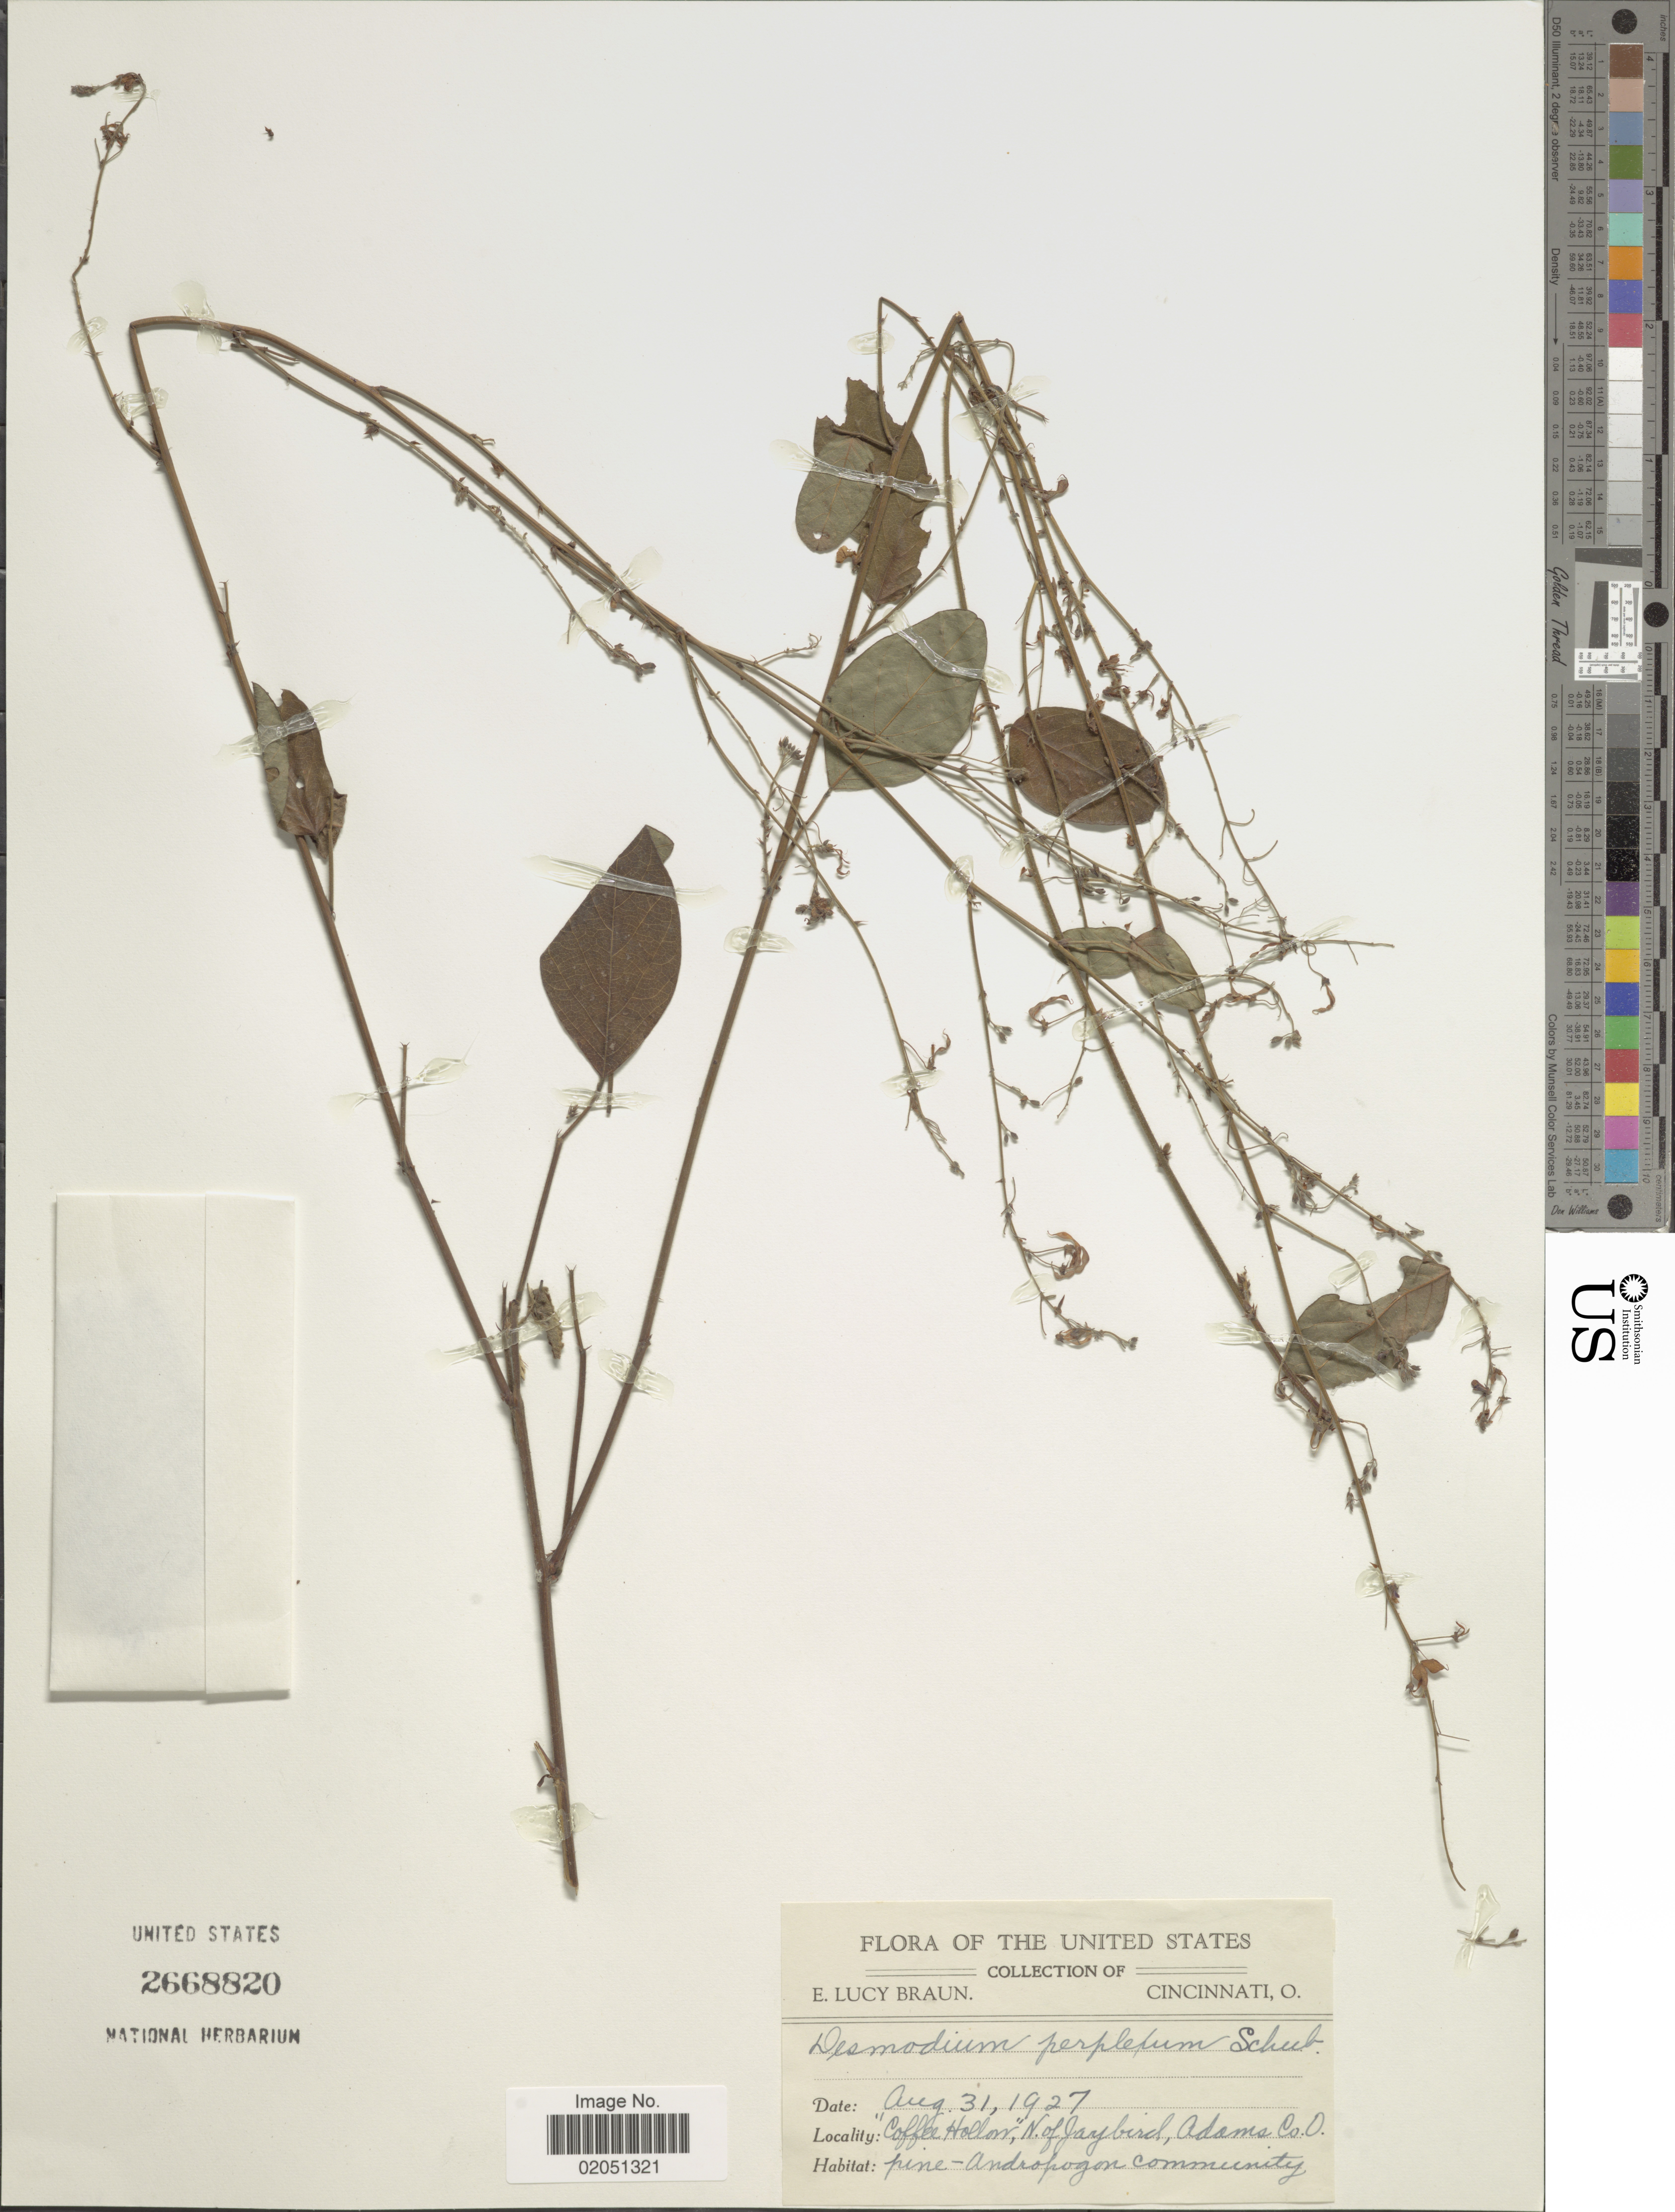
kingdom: Plantae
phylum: Tracheophyta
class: Magnoliopsida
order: Fabales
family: Fabaceae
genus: Desmodium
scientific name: Desmodium paniculatum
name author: (L.) DC.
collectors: E. L. Braun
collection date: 1927-08-31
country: United States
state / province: Ohio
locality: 'Coffee Hollow', N of Jaybird, Adams Co., pin-Andropogon community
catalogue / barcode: US 2668820